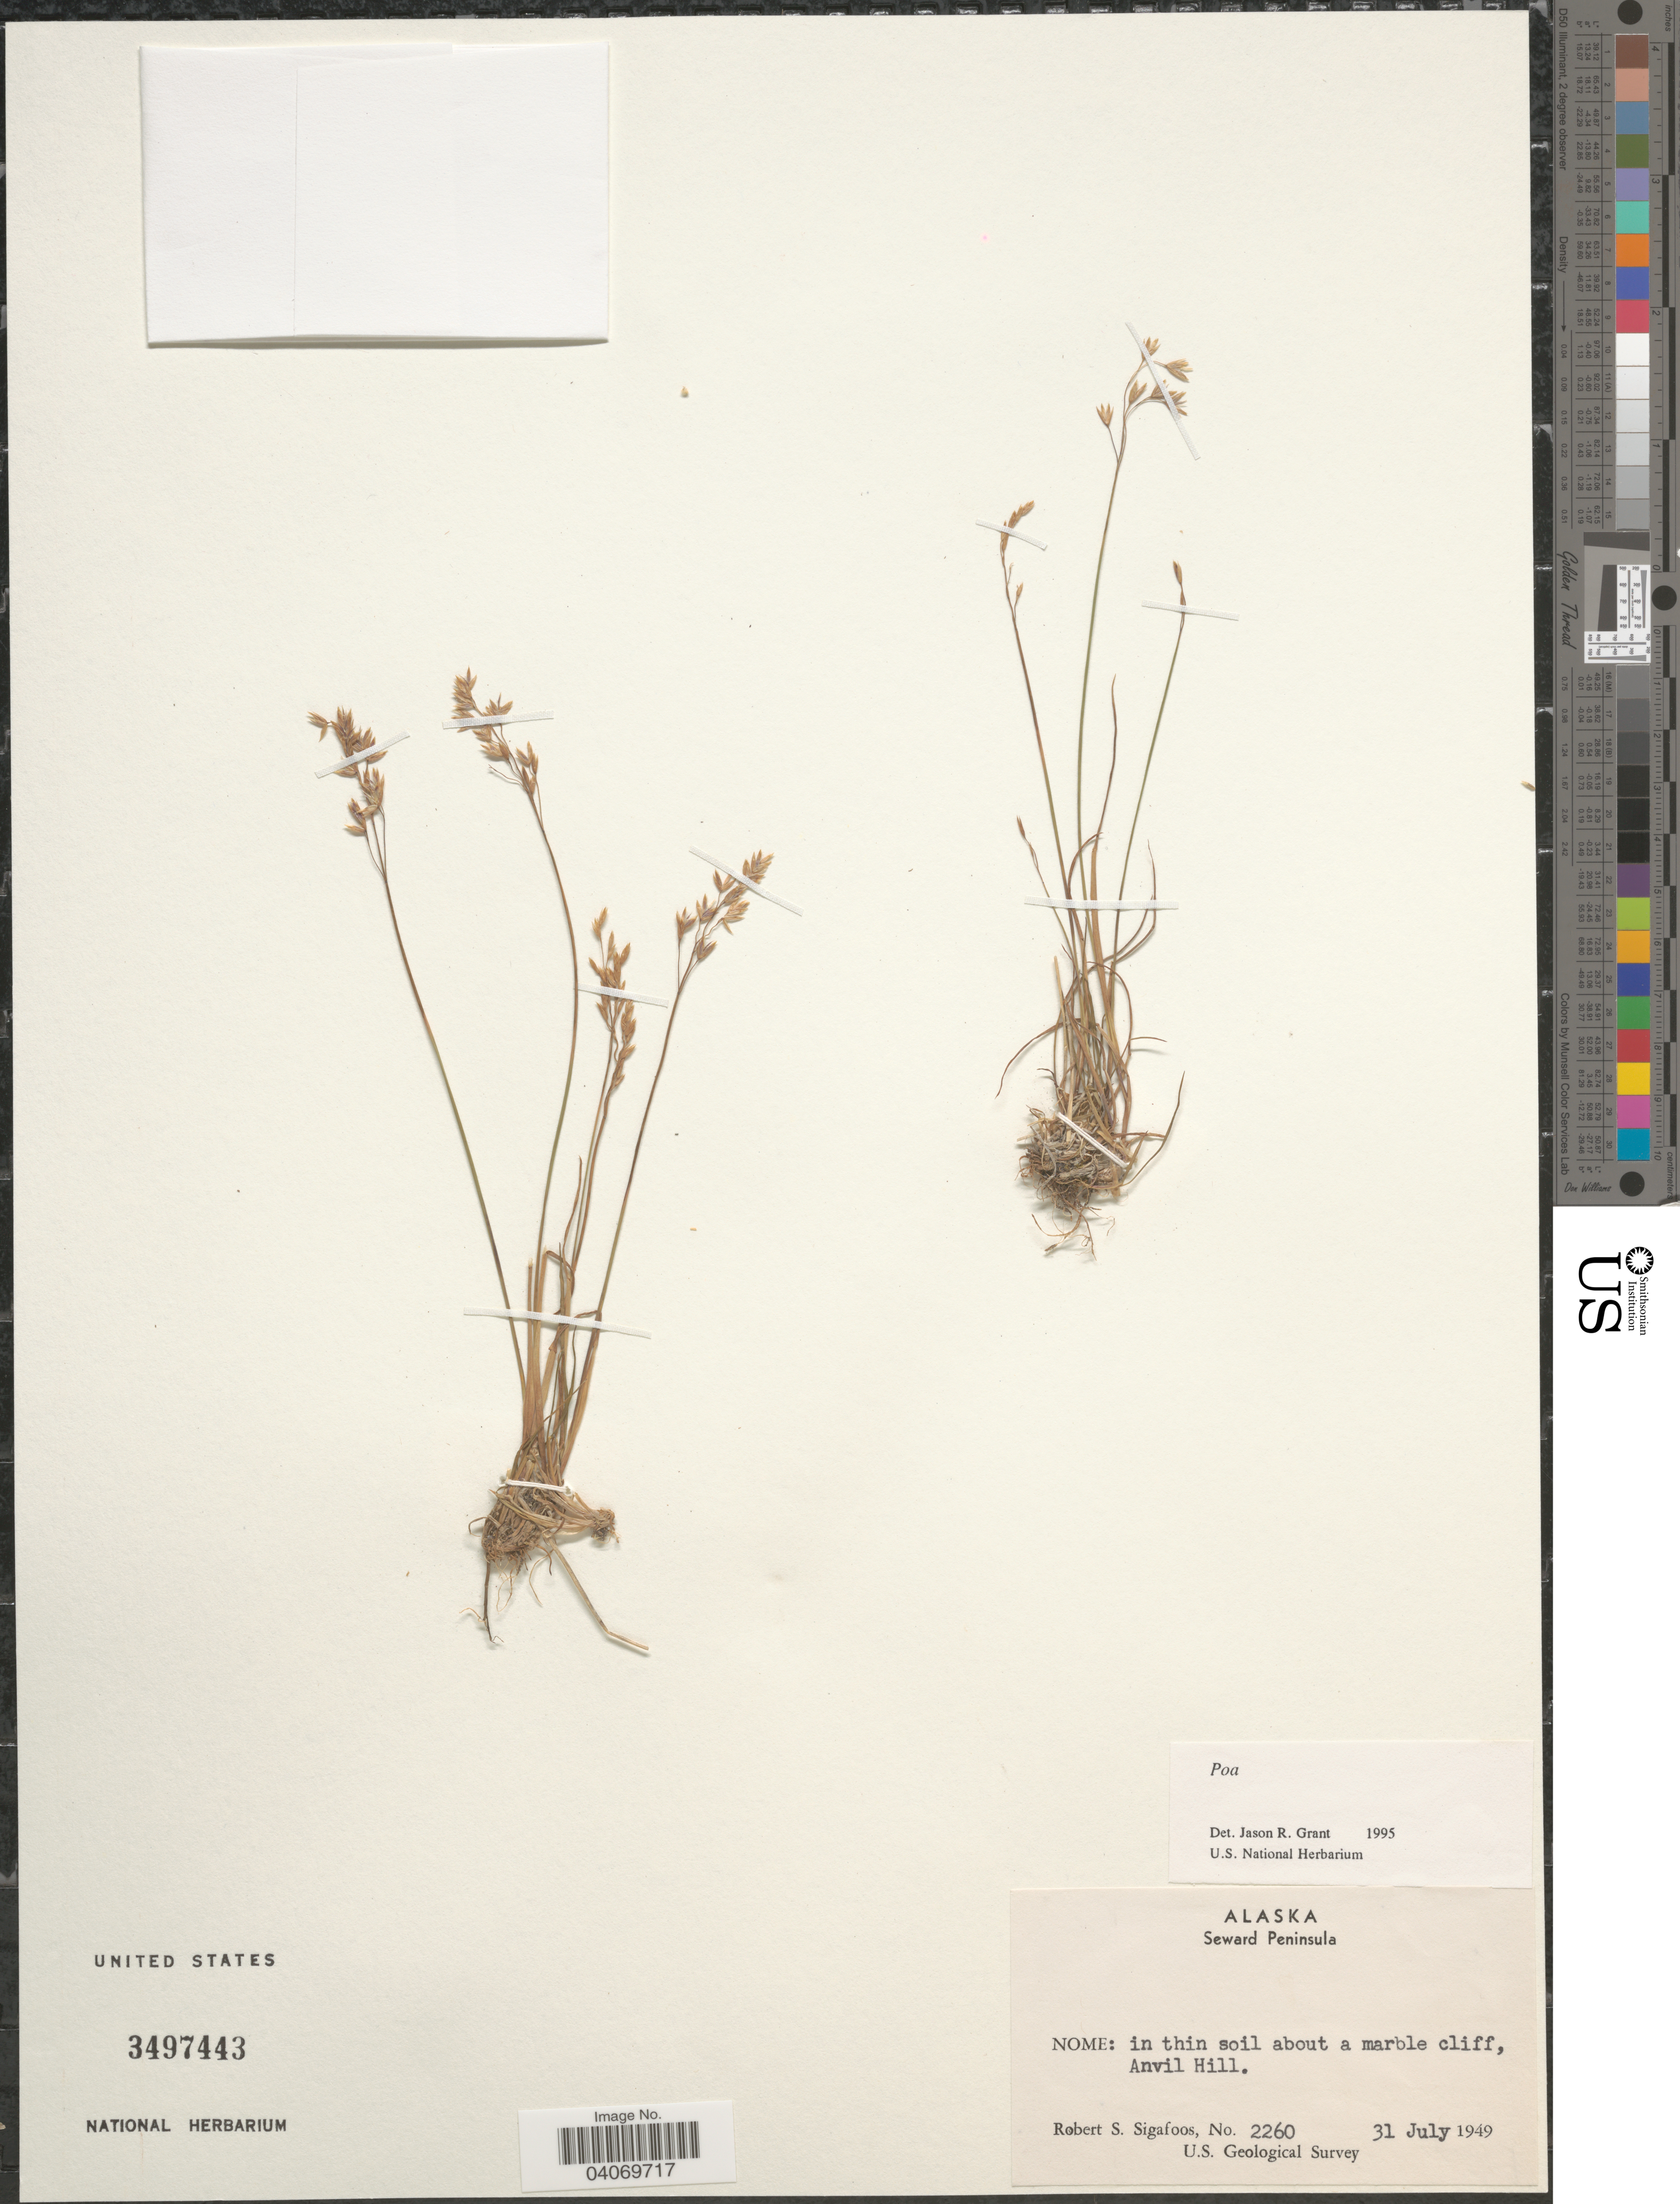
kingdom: Plantae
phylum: Tracheophyta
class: Liliopsida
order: Poales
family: Poaceae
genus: Poa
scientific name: Poa sp.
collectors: R. Sigafoos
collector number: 2260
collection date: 1949-07-31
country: United States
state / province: Alaska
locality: Seward Peninsula. Nome: in thin soil about a marble cliff, Anvil Hill. U.S. Geological Survey.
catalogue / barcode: US 3497443